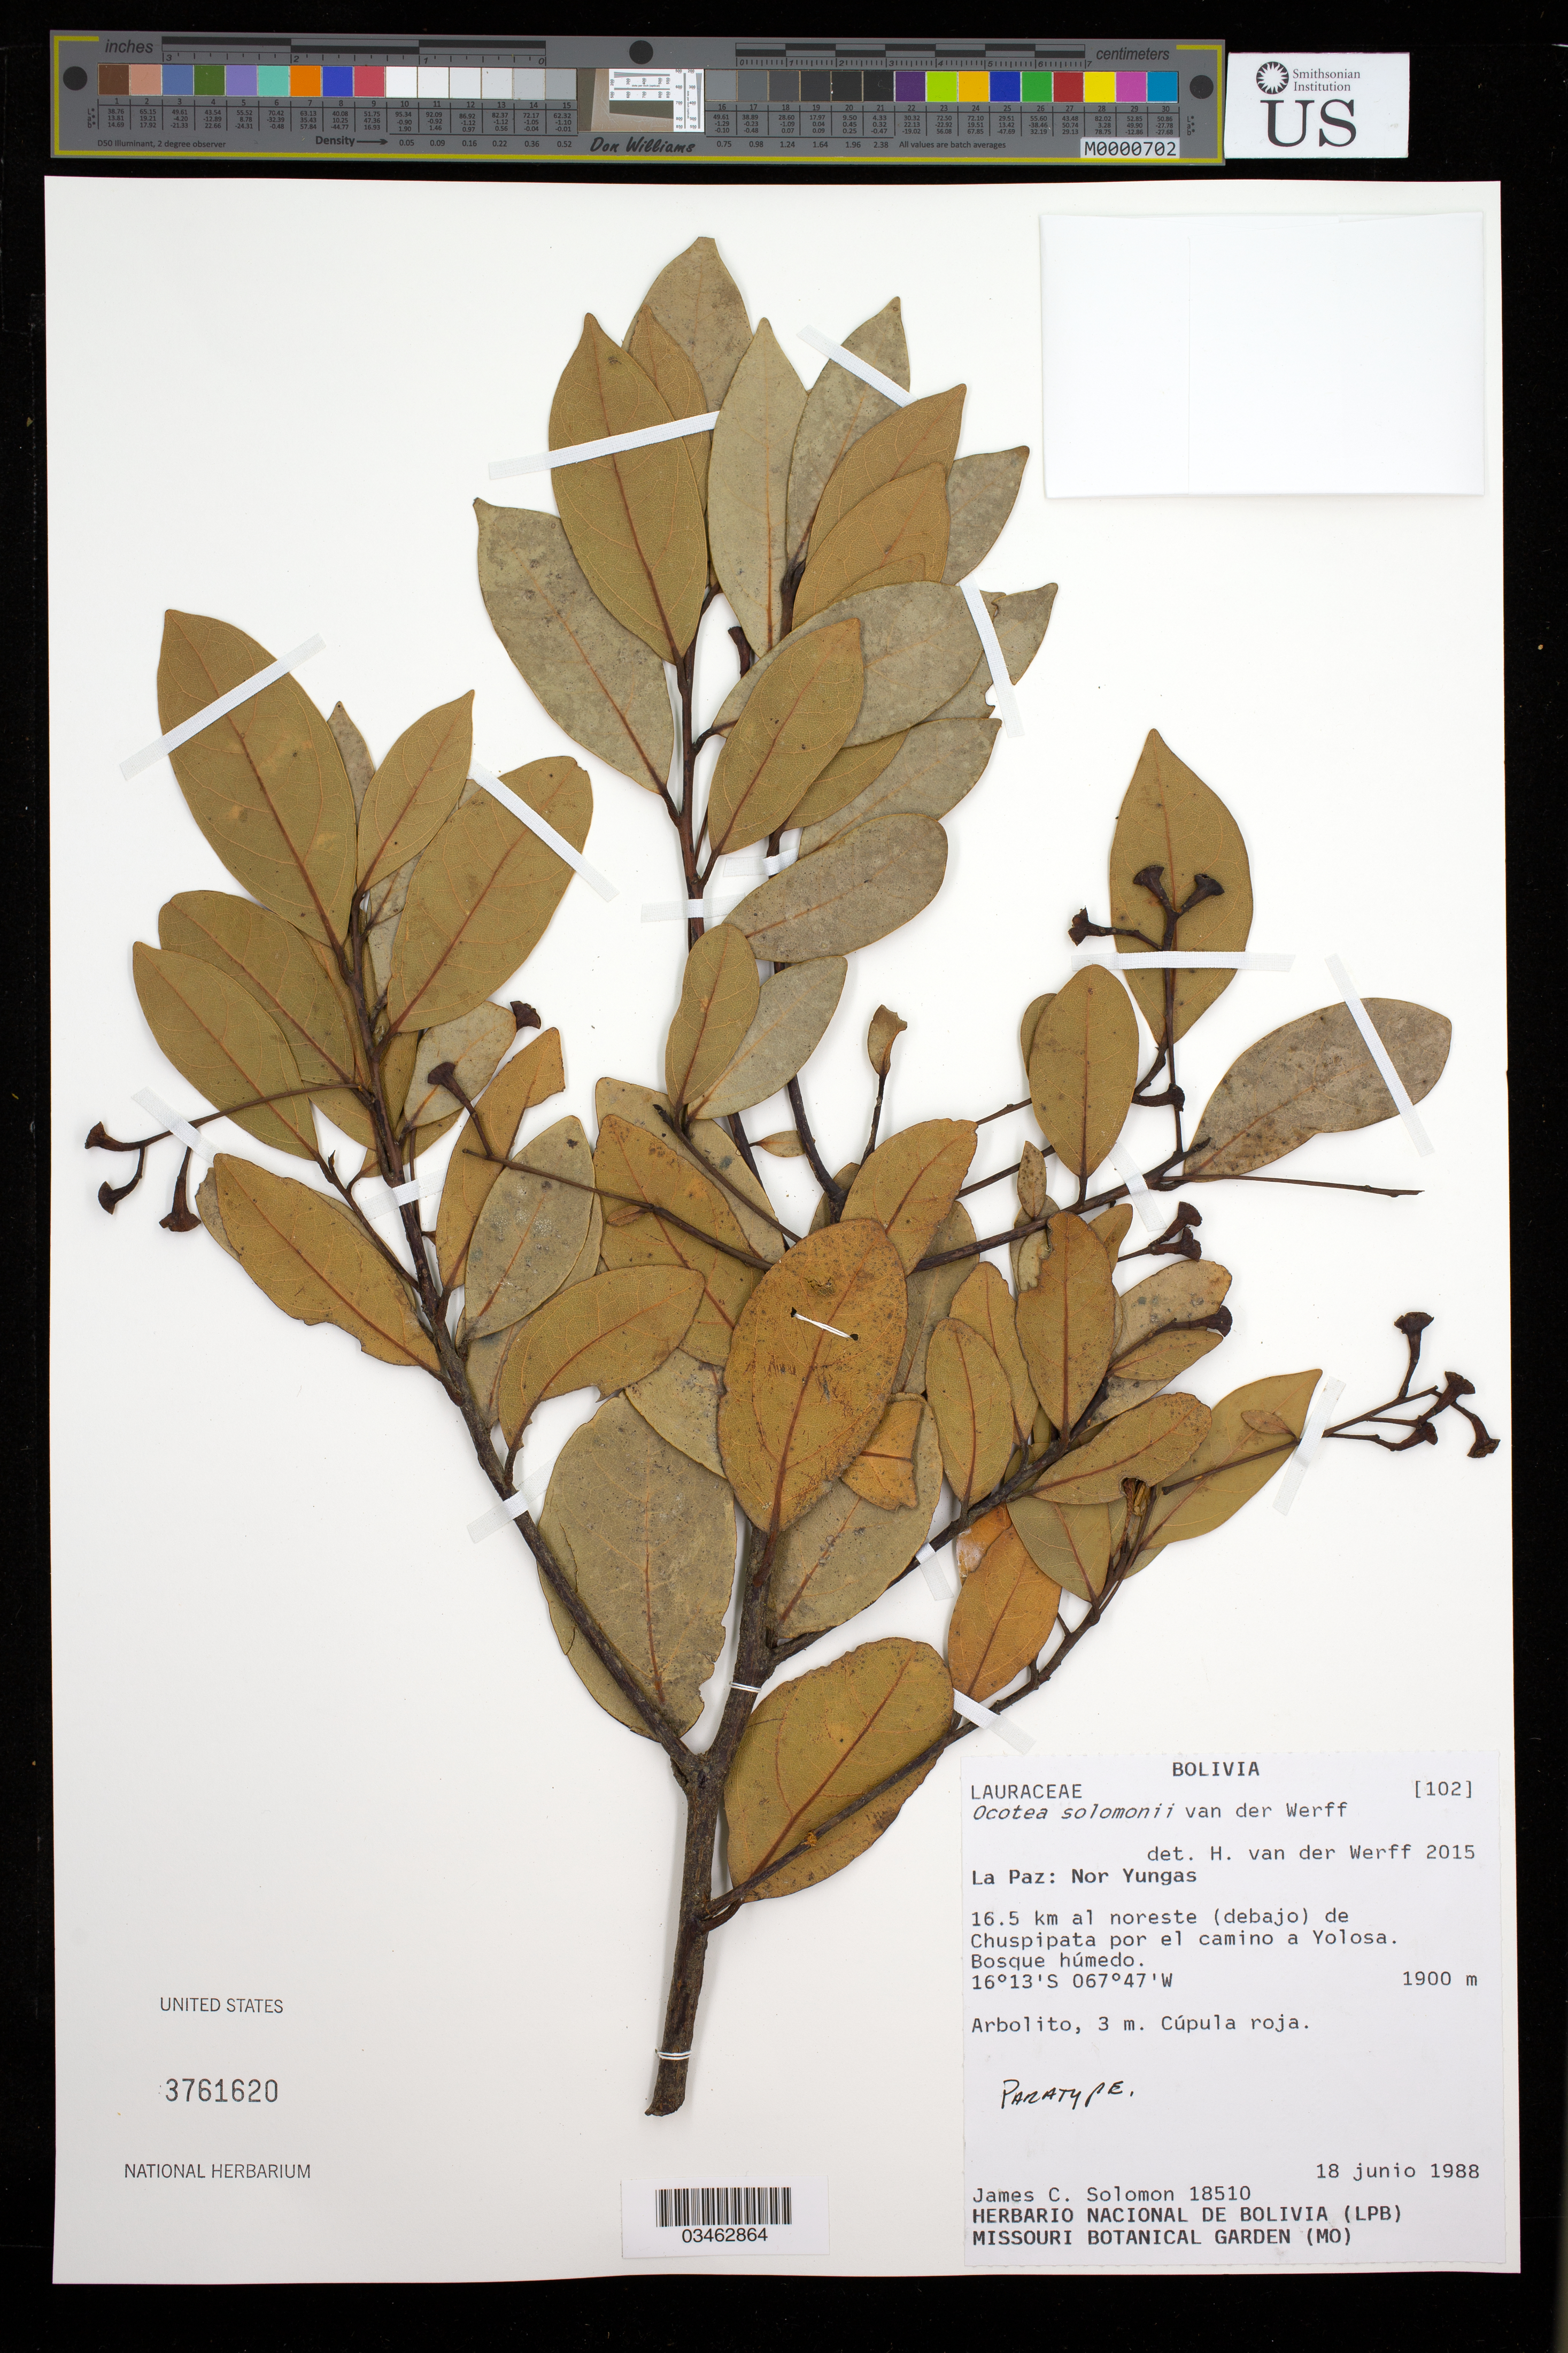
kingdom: Plantae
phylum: Tracheophyta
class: Magnoliopsida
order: Laurales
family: Lauraceae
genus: Ocotea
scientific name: Ocotea solomonii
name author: van der Werff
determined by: van der Werff, H. H.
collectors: J. C. Solomon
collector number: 18510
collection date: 1988-06-18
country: Bolivia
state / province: La Paz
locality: La Paz: Nor Yungas: 16.5 km al noreste (debajo) de Chuspipata por el camino a Yolosa.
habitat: Bosque humedo.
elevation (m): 1900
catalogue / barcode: US 3761620